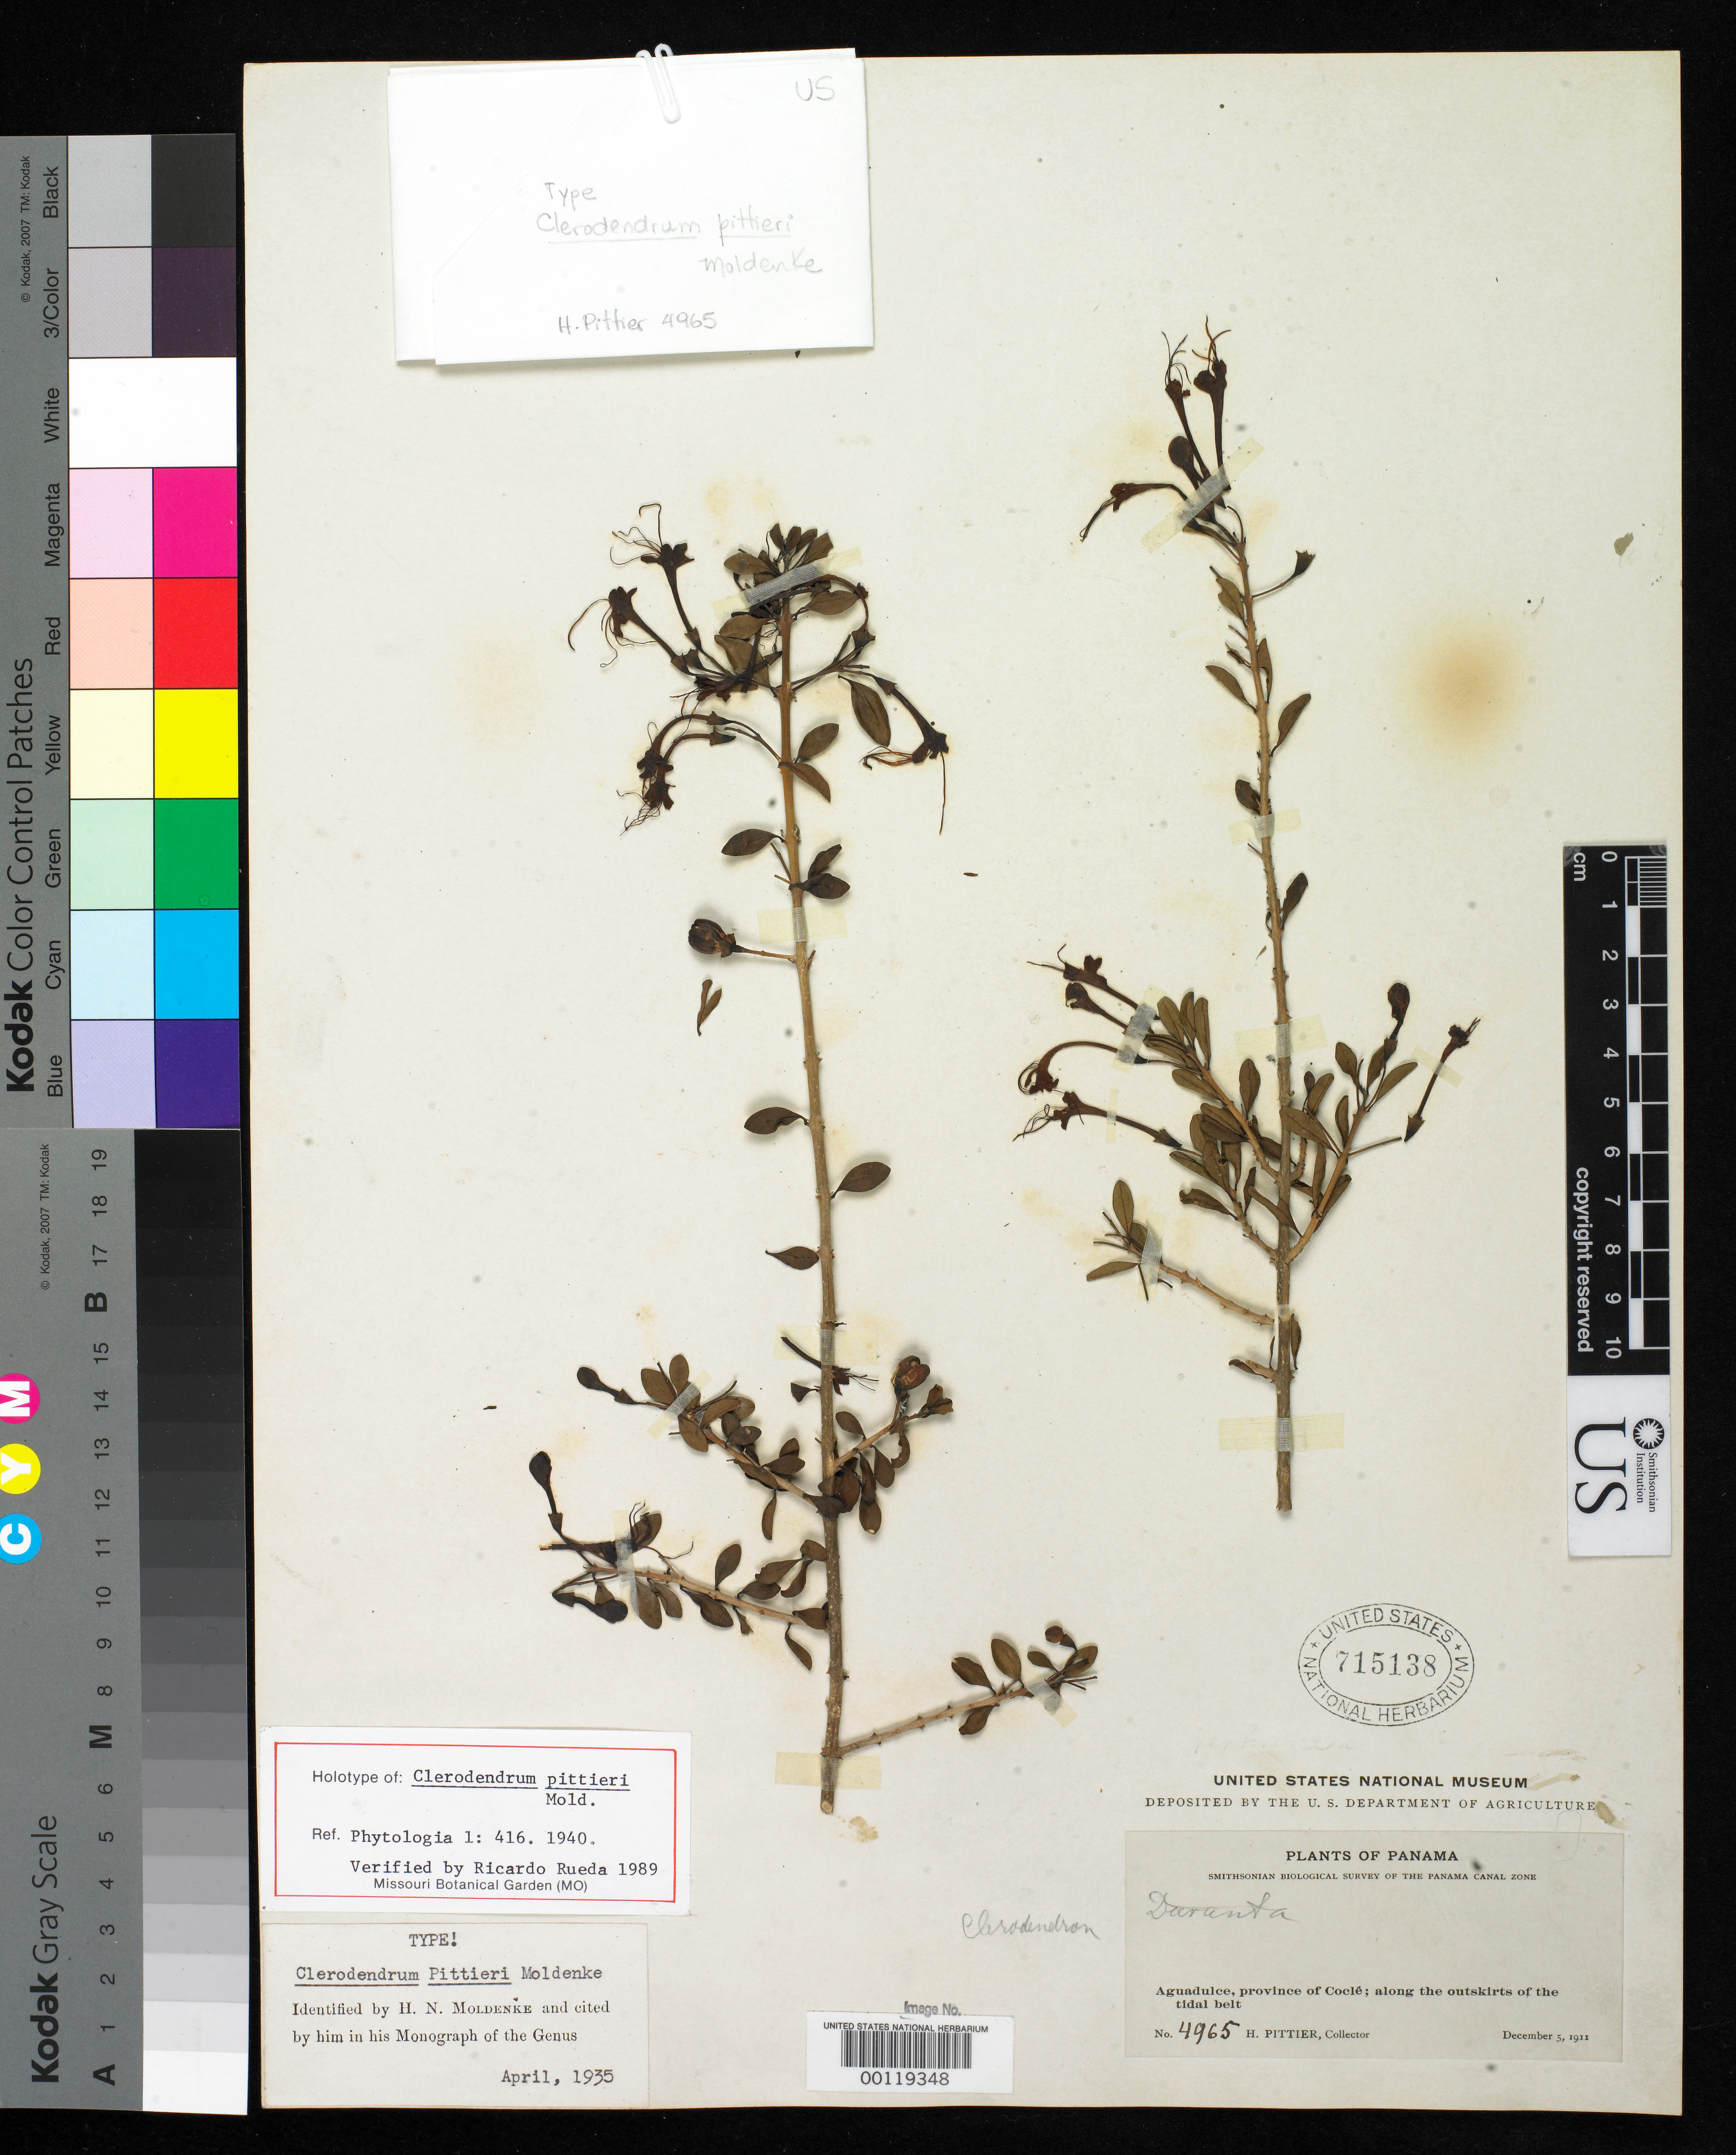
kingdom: Plantae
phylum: Tracheophyta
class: Magnoliopsida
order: Lamiales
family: Lamiaceae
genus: Clerodendrum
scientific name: Clerodendrum pittieri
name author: Moldenke ex Standl.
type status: Holotype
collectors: H. F. Pittier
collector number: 4965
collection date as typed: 05 Dec 1911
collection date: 1911-12-05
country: Panama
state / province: Coclé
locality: Agua Dulce.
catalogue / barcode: US 715138